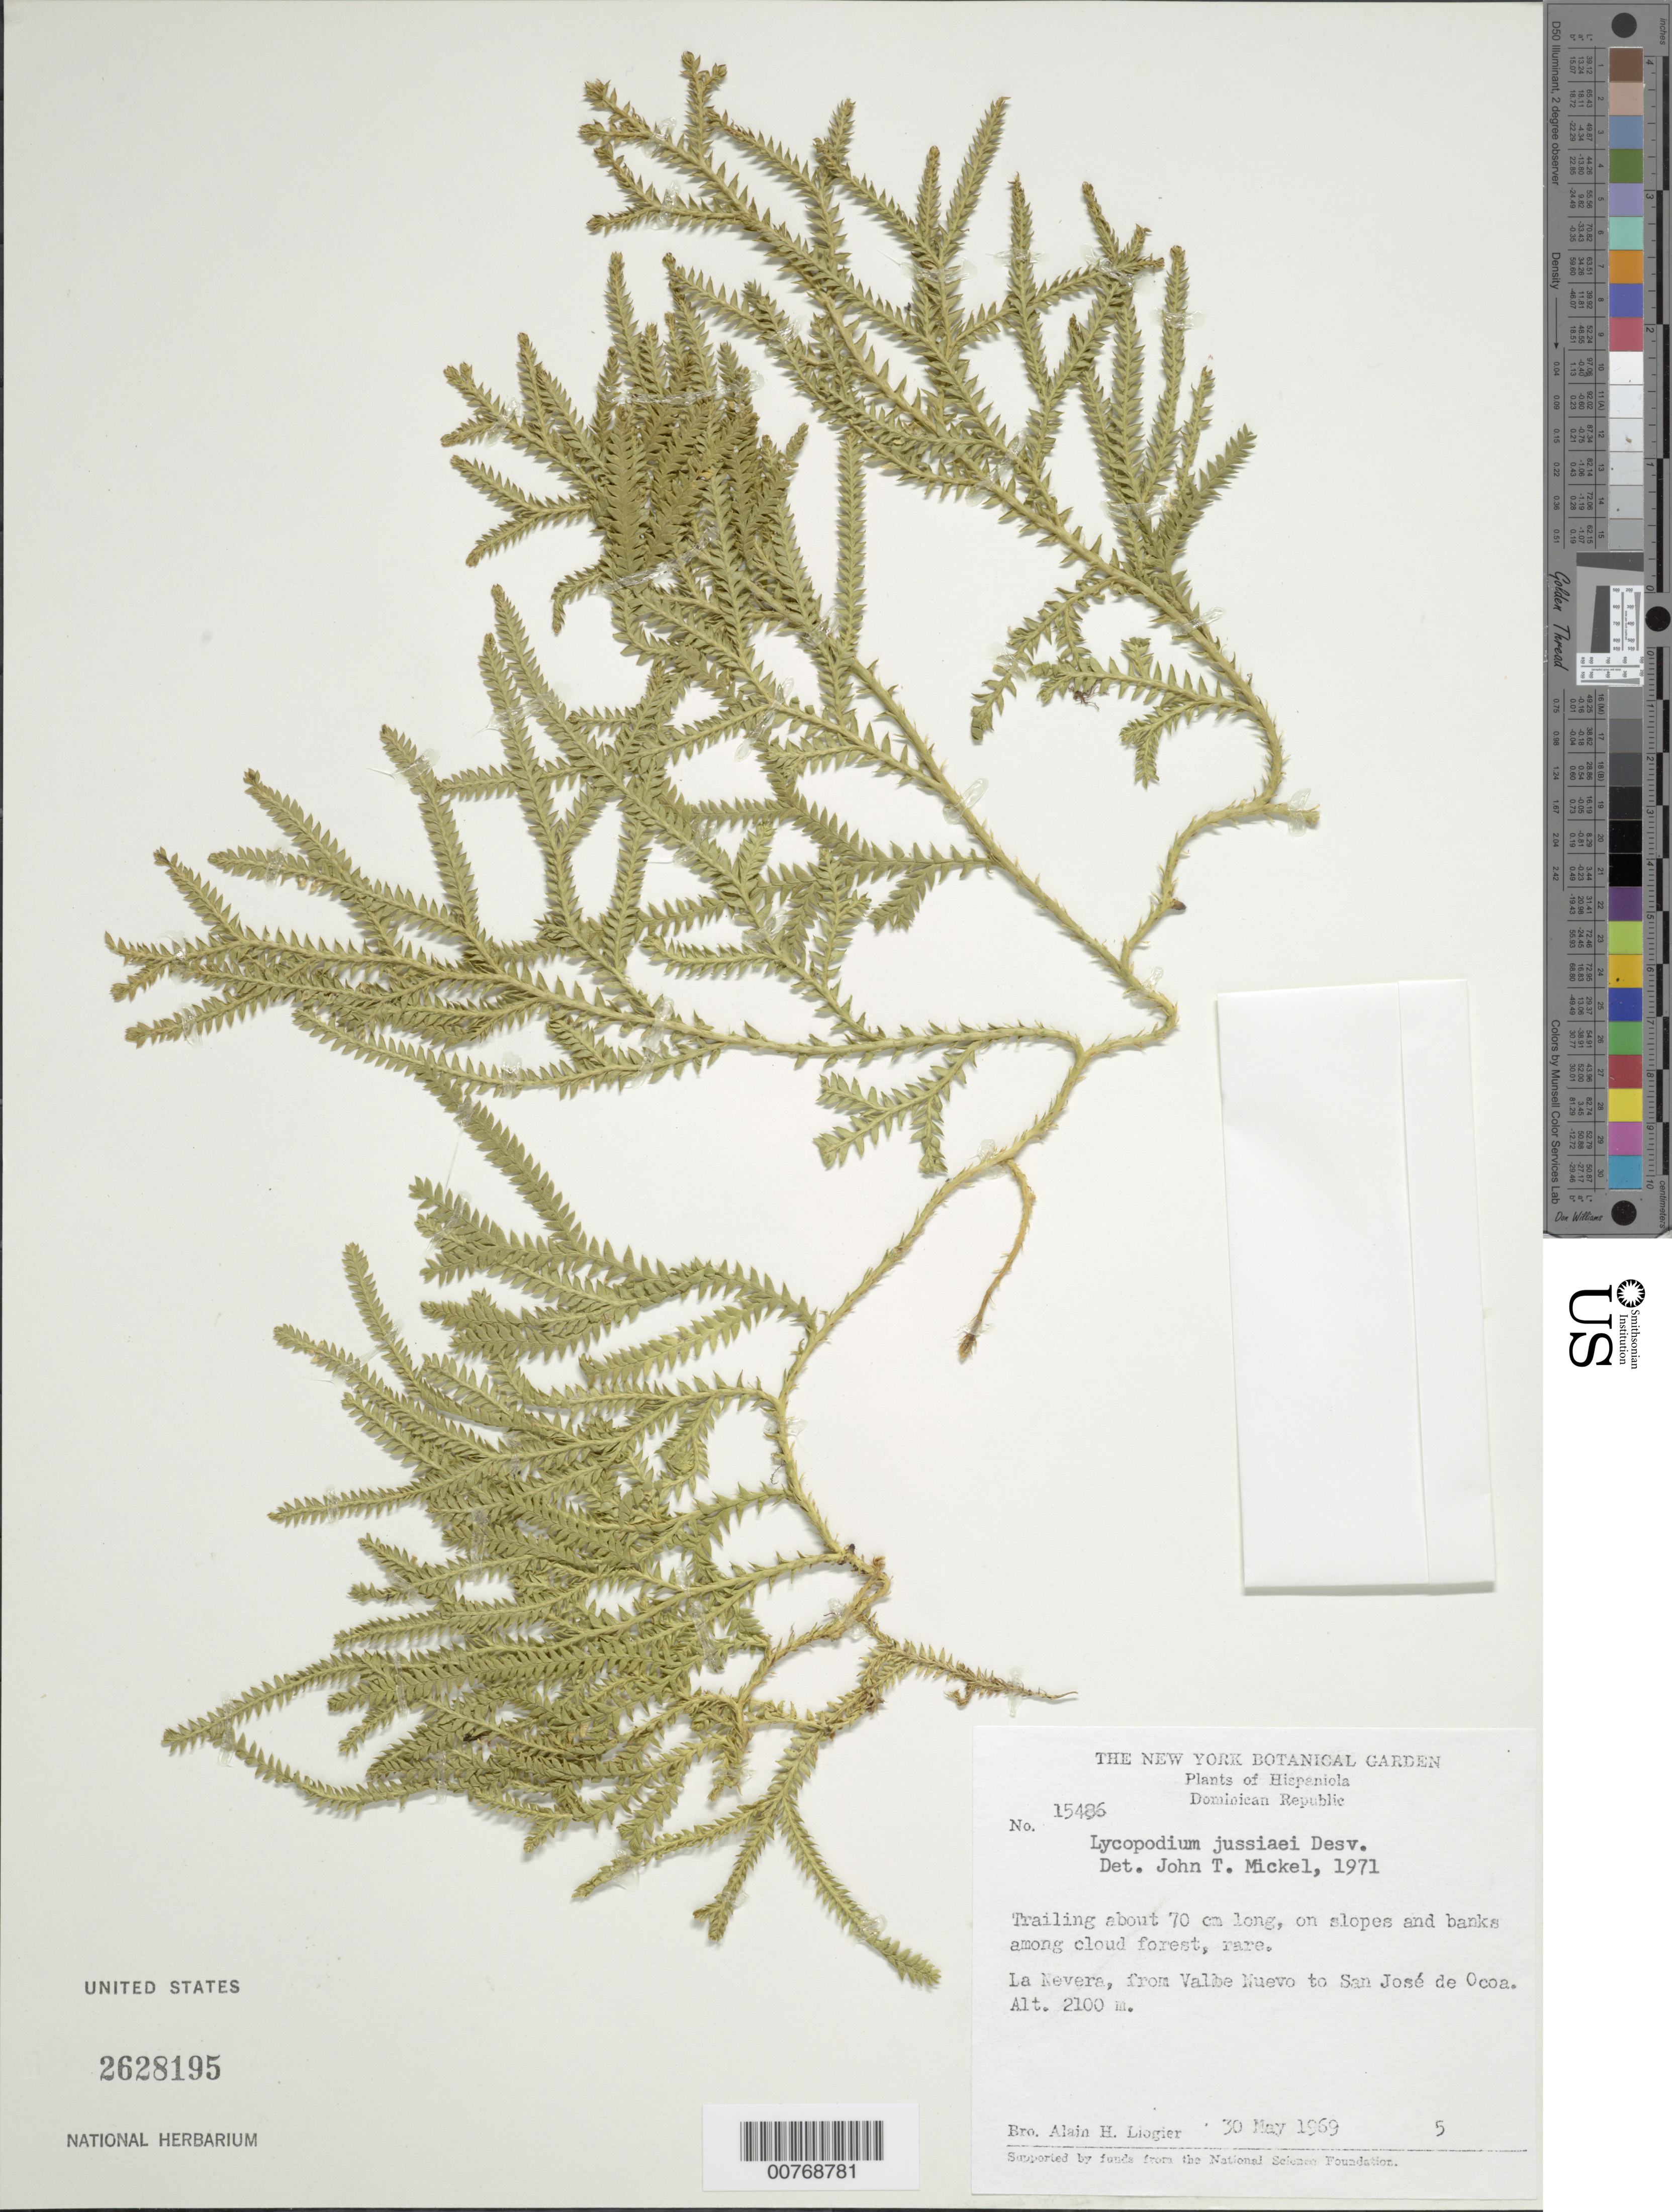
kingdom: Plantae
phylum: Tracheophyta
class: Lycopodiopsida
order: Lycopodiales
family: Lycopodiaceae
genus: Diphasium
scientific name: Diphasium jussiaei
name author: (Desv.) C. Presl ex Rothm.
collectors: A. H. Liogier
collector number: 15486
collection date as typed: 30 May 1969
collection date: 1969-05-30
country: Dominican Republic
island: Hispaniola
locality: La Nevera, from Valle Nuevo to San José de Ocoa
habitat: On slopes and banks among cloud forest, rare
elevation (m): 2100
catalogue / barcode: US 2628195